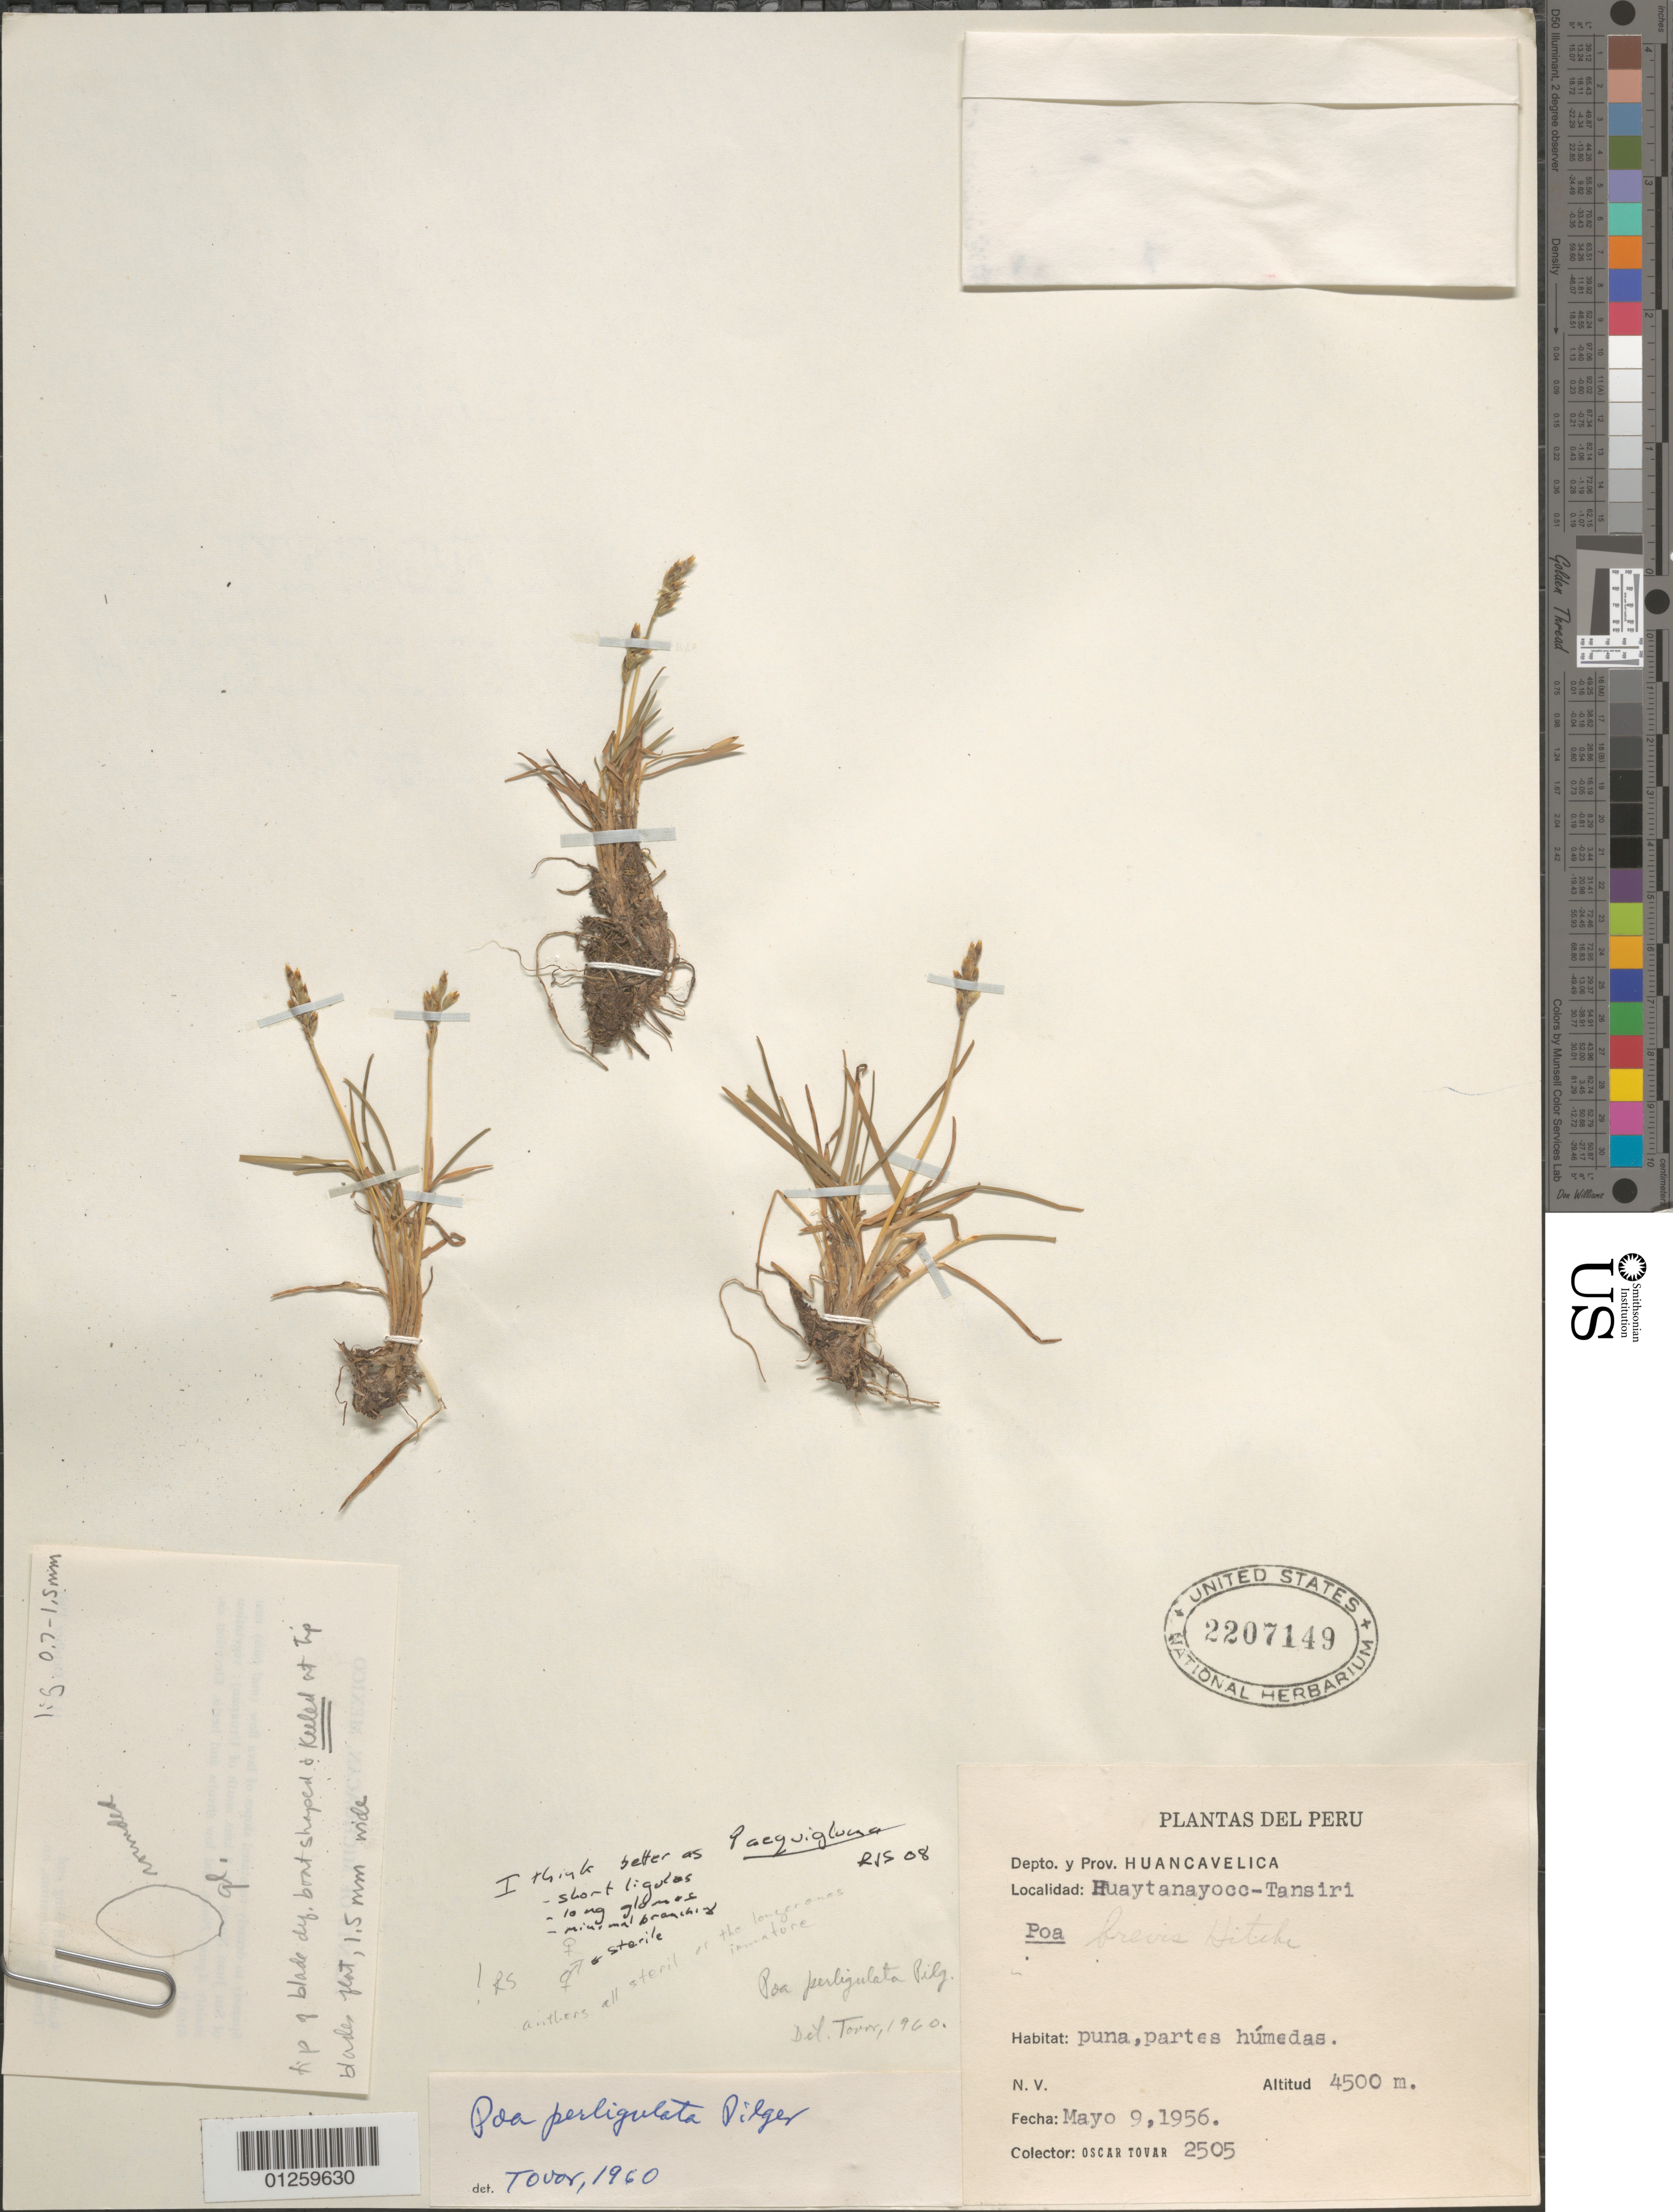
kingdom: Plantae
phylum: Tracheophyta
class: Liliopsida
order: Poales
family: Poaceae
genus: Poa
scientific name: Poa aequigluma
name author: Tovar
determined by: Soreng, Robert J., Research Associate (BOT), Smithsonian Institution - National Museum of Natural History (UNITED STATES)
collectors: Ó. Tovar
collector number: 2505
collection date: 1956-05-09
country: Peru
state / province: Huancavelica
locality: Huaytanayocc-Tansiri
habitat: puna, partes humedas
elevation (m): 4500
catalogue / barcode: US 2207149